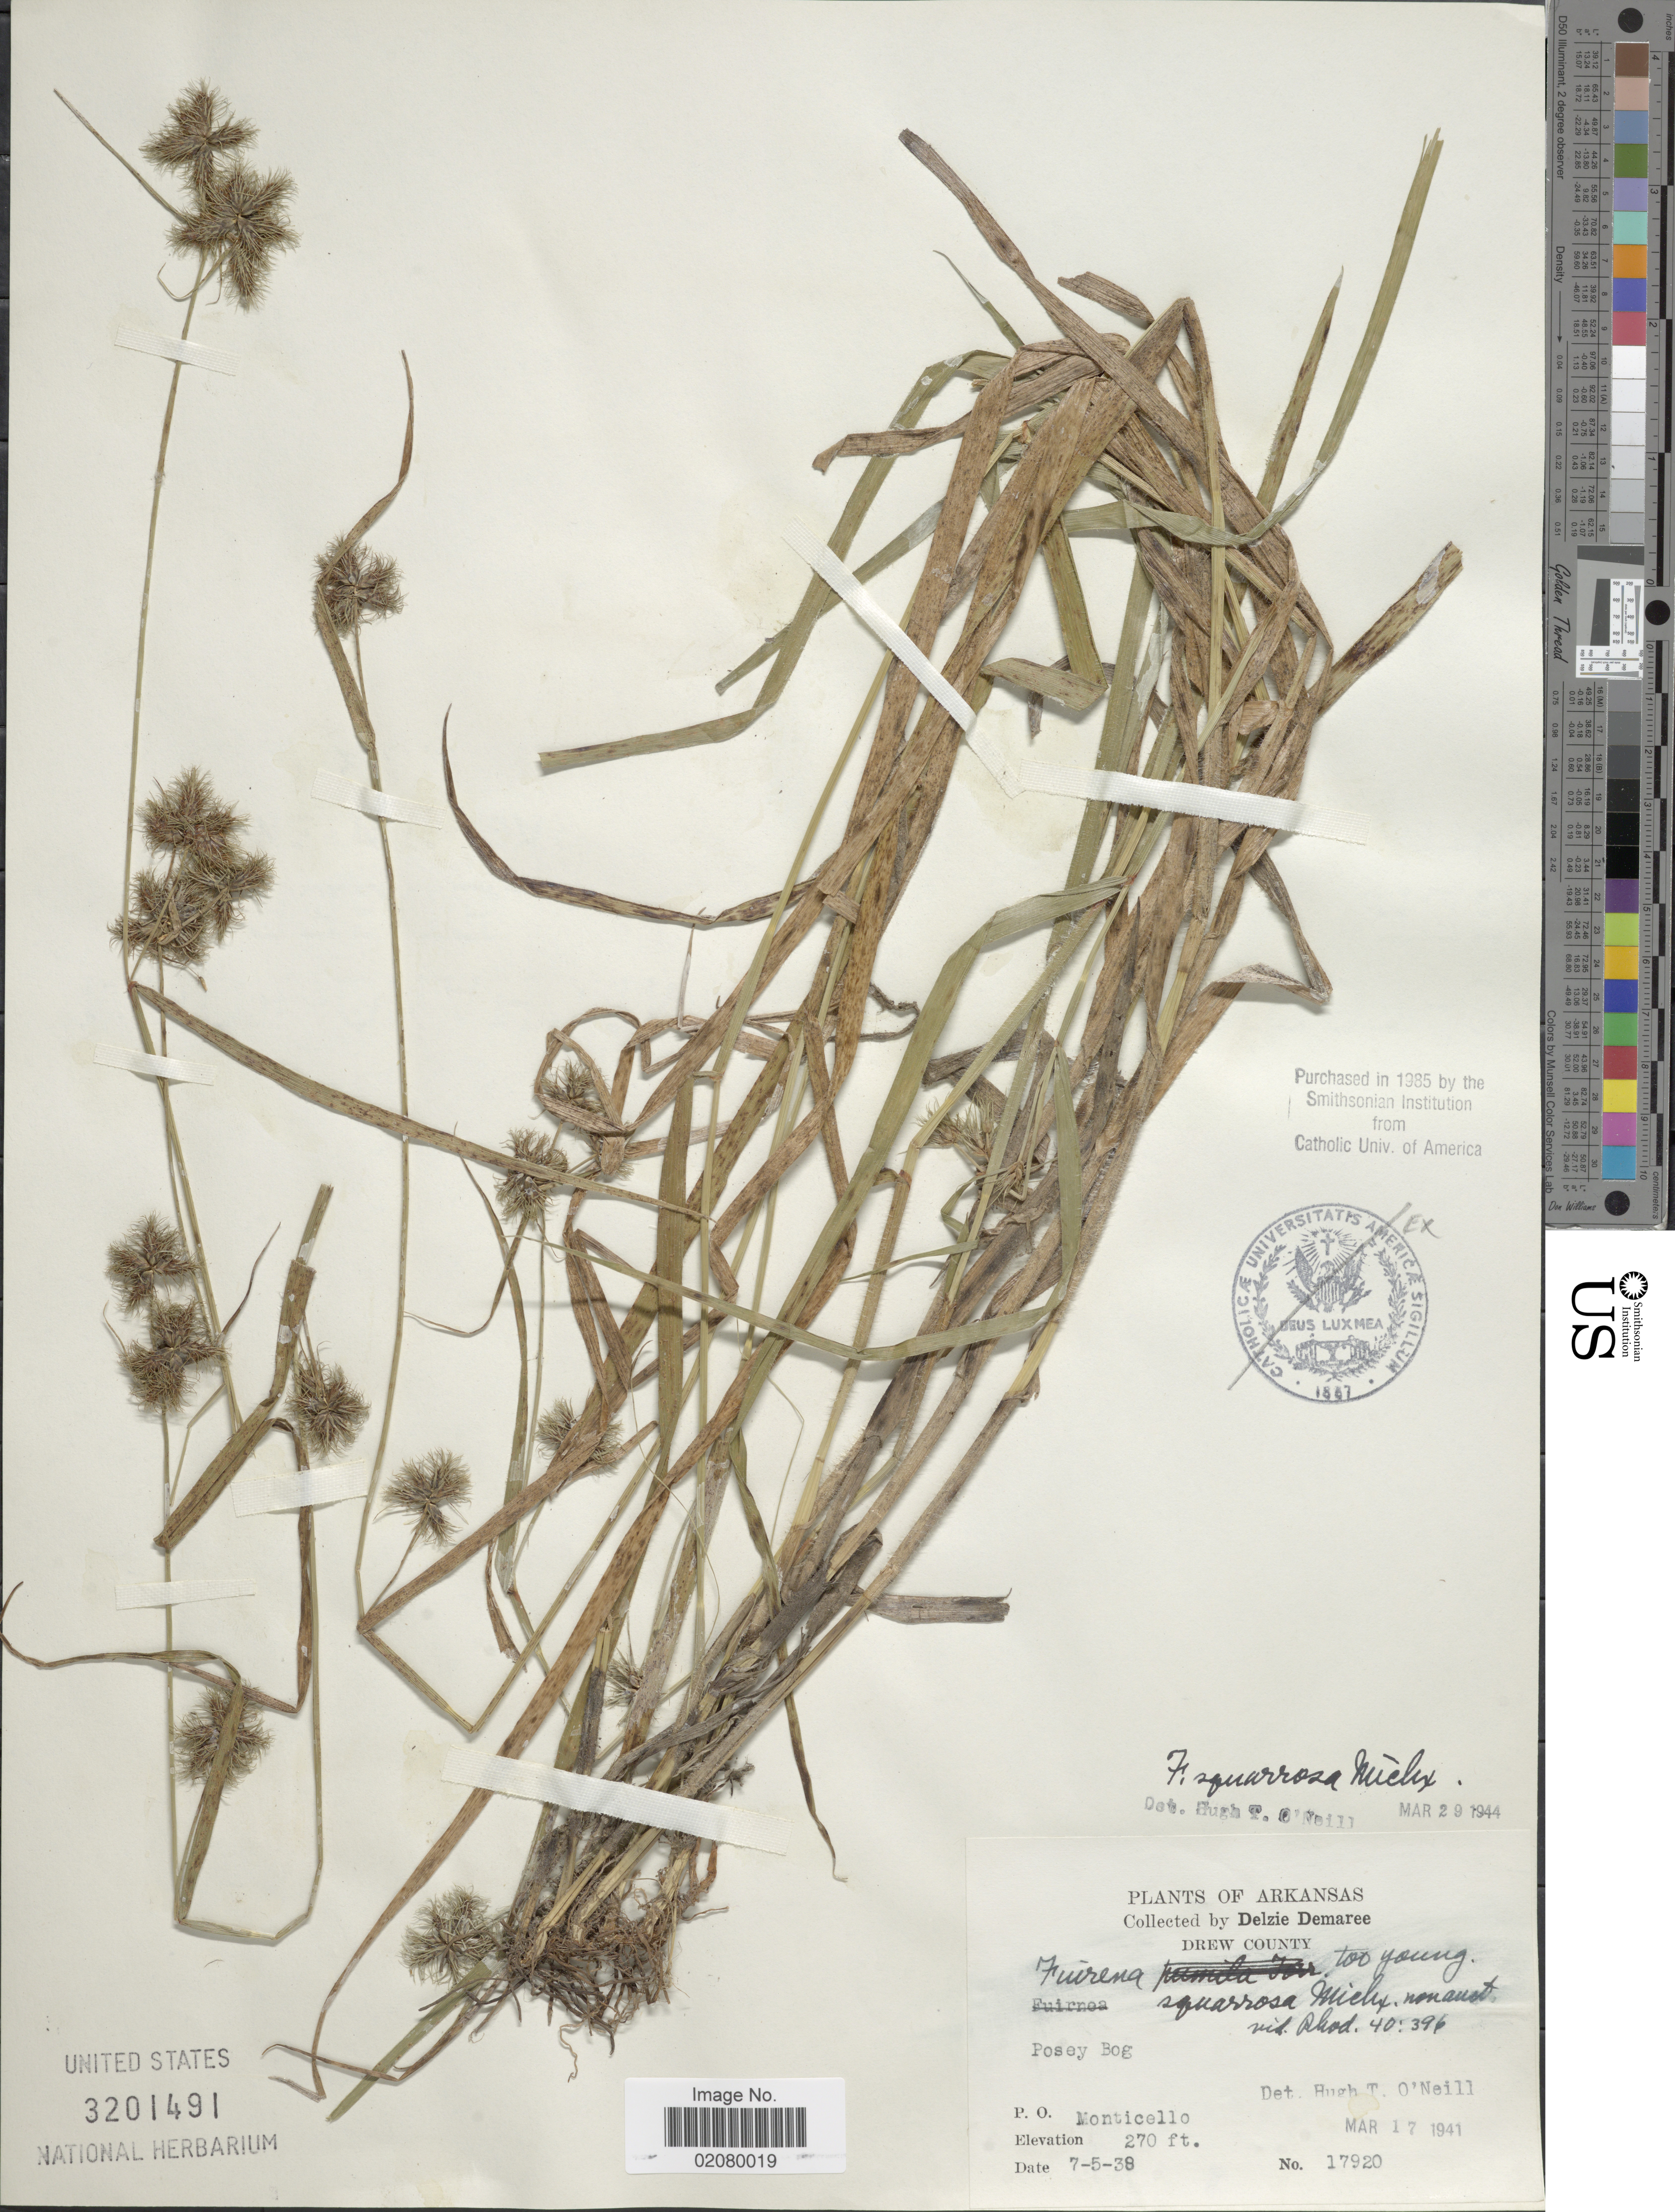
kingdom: Plantae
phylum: Tracheophyta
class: Liliopsida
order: Poales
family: Cyperaceae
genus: Fuirena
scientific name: Fuirena squarrosa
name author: Michx.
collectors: D. Demaree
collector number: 17920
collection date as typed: Transcribed d/m/y: 5/7/38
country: United States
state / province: Arkansas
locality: Drew County. Posey Bog. P.O. Monticello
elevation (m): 82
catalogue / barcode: US 3201491